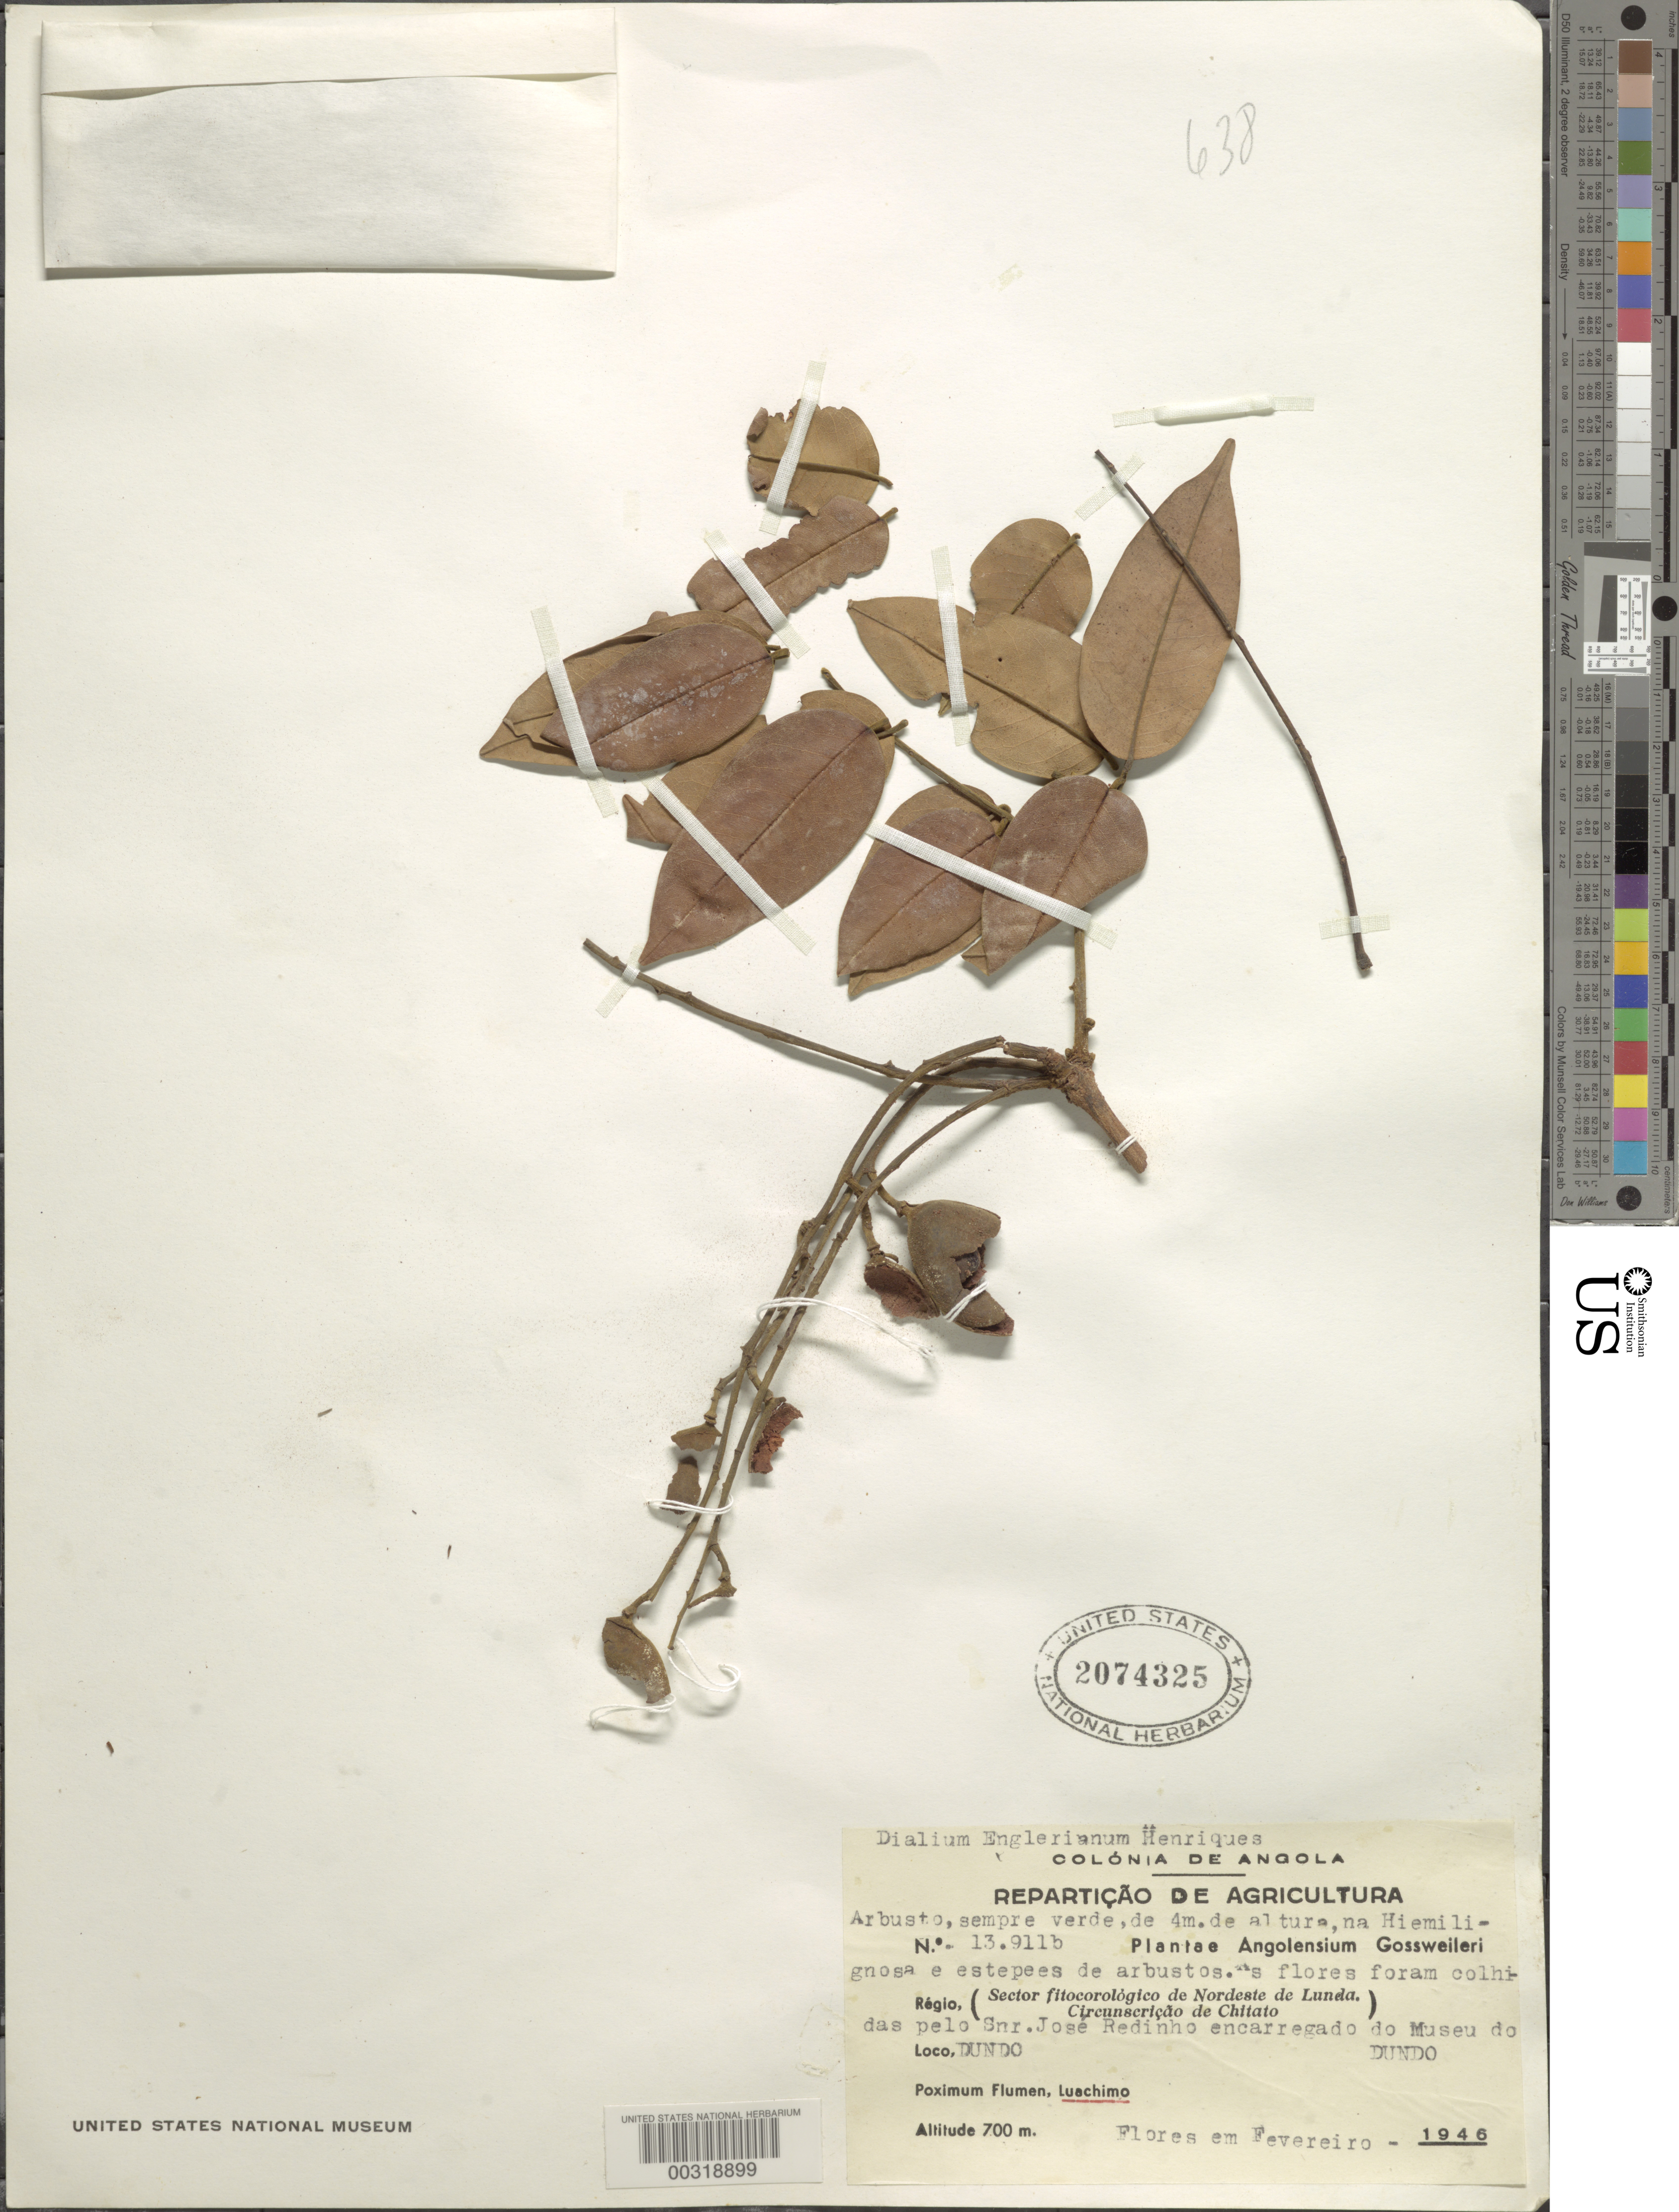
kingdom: Plantae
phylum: Tracheophyta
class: Magnoliopsida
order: Fabales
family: Fabaceae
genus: Dialium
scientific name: Dialium englerianum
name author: Henriq.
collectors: J. Gossweiler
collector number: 13911b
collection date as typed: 1946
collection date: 1946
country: Angola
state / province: Lunda Norte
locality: Dundo; nearest river Luachimo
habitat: Shrub savanna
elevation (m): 700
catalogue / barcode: US 2074325